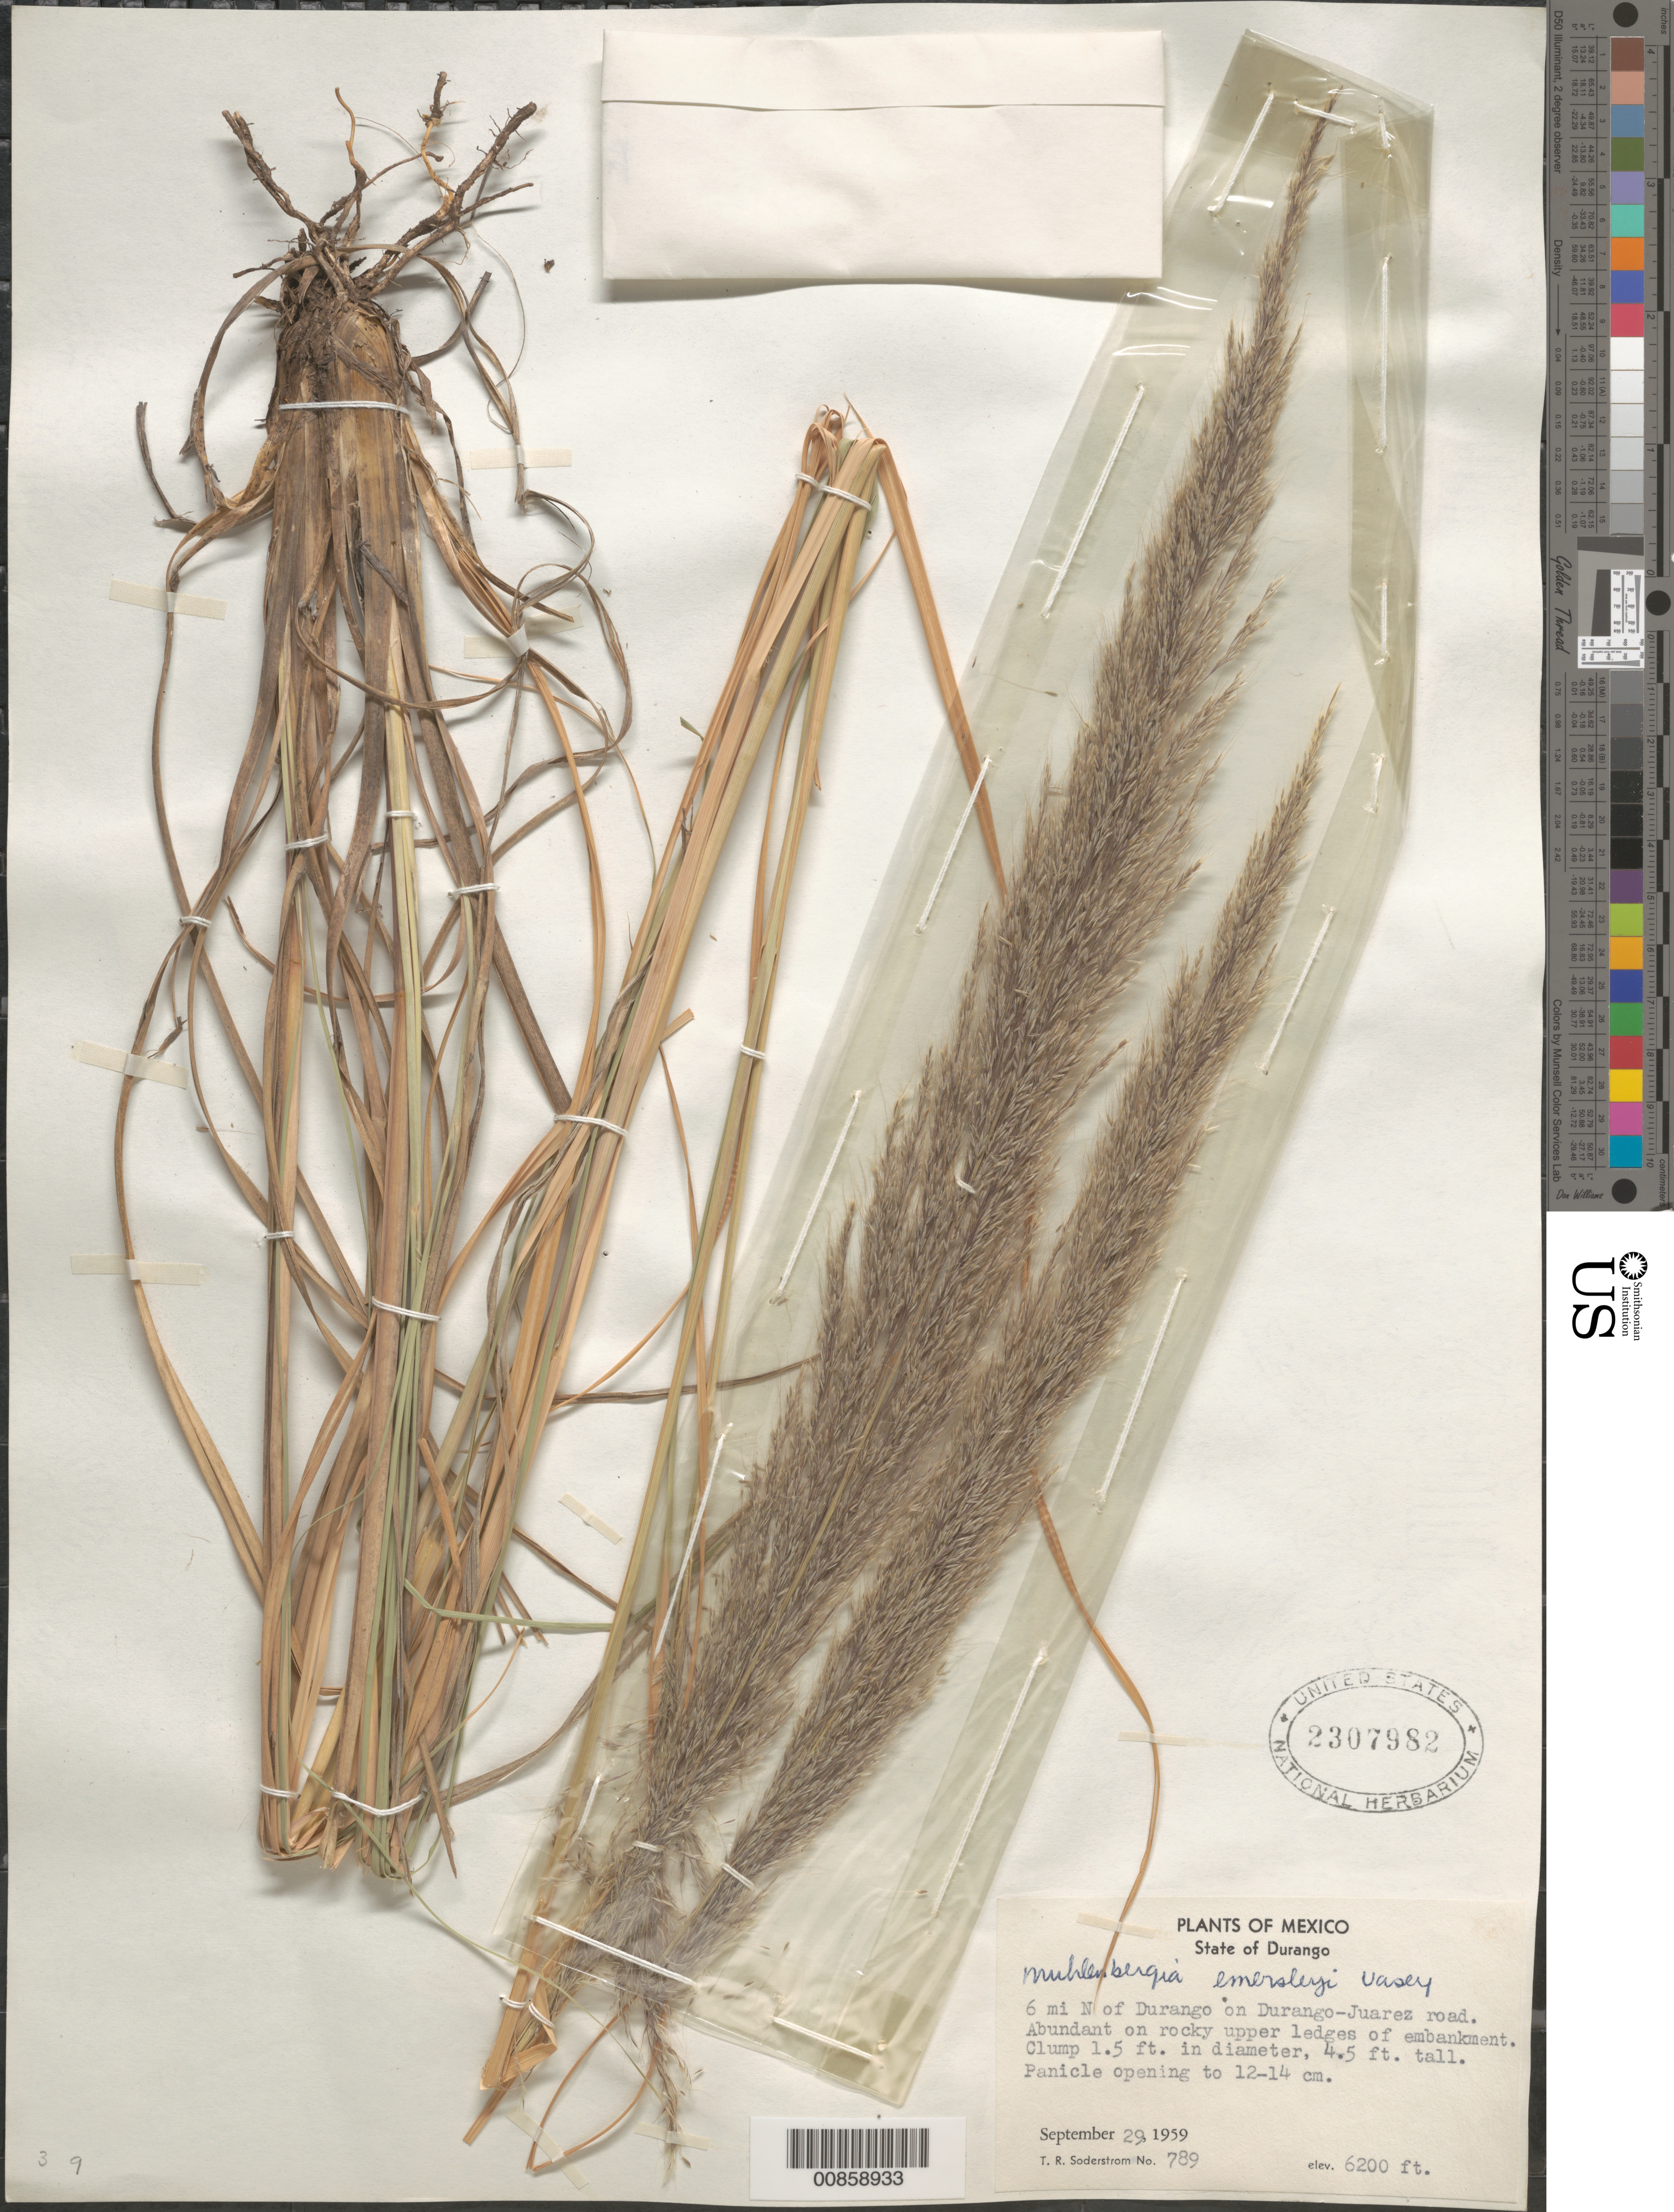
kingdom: Plantae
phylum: Tracheophyta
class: Liliopsida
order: Poales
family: Poaceae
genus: Muhlenbergia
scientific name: Muhlenbergia emersleyi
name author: Vasey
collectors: T. R. Soderstrom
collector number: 789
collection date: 1959-09-29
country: Mexico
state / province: Durango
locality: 6 mi N of Durango on Durango-Juarez road.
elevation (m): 1890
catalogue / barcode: US 2307982